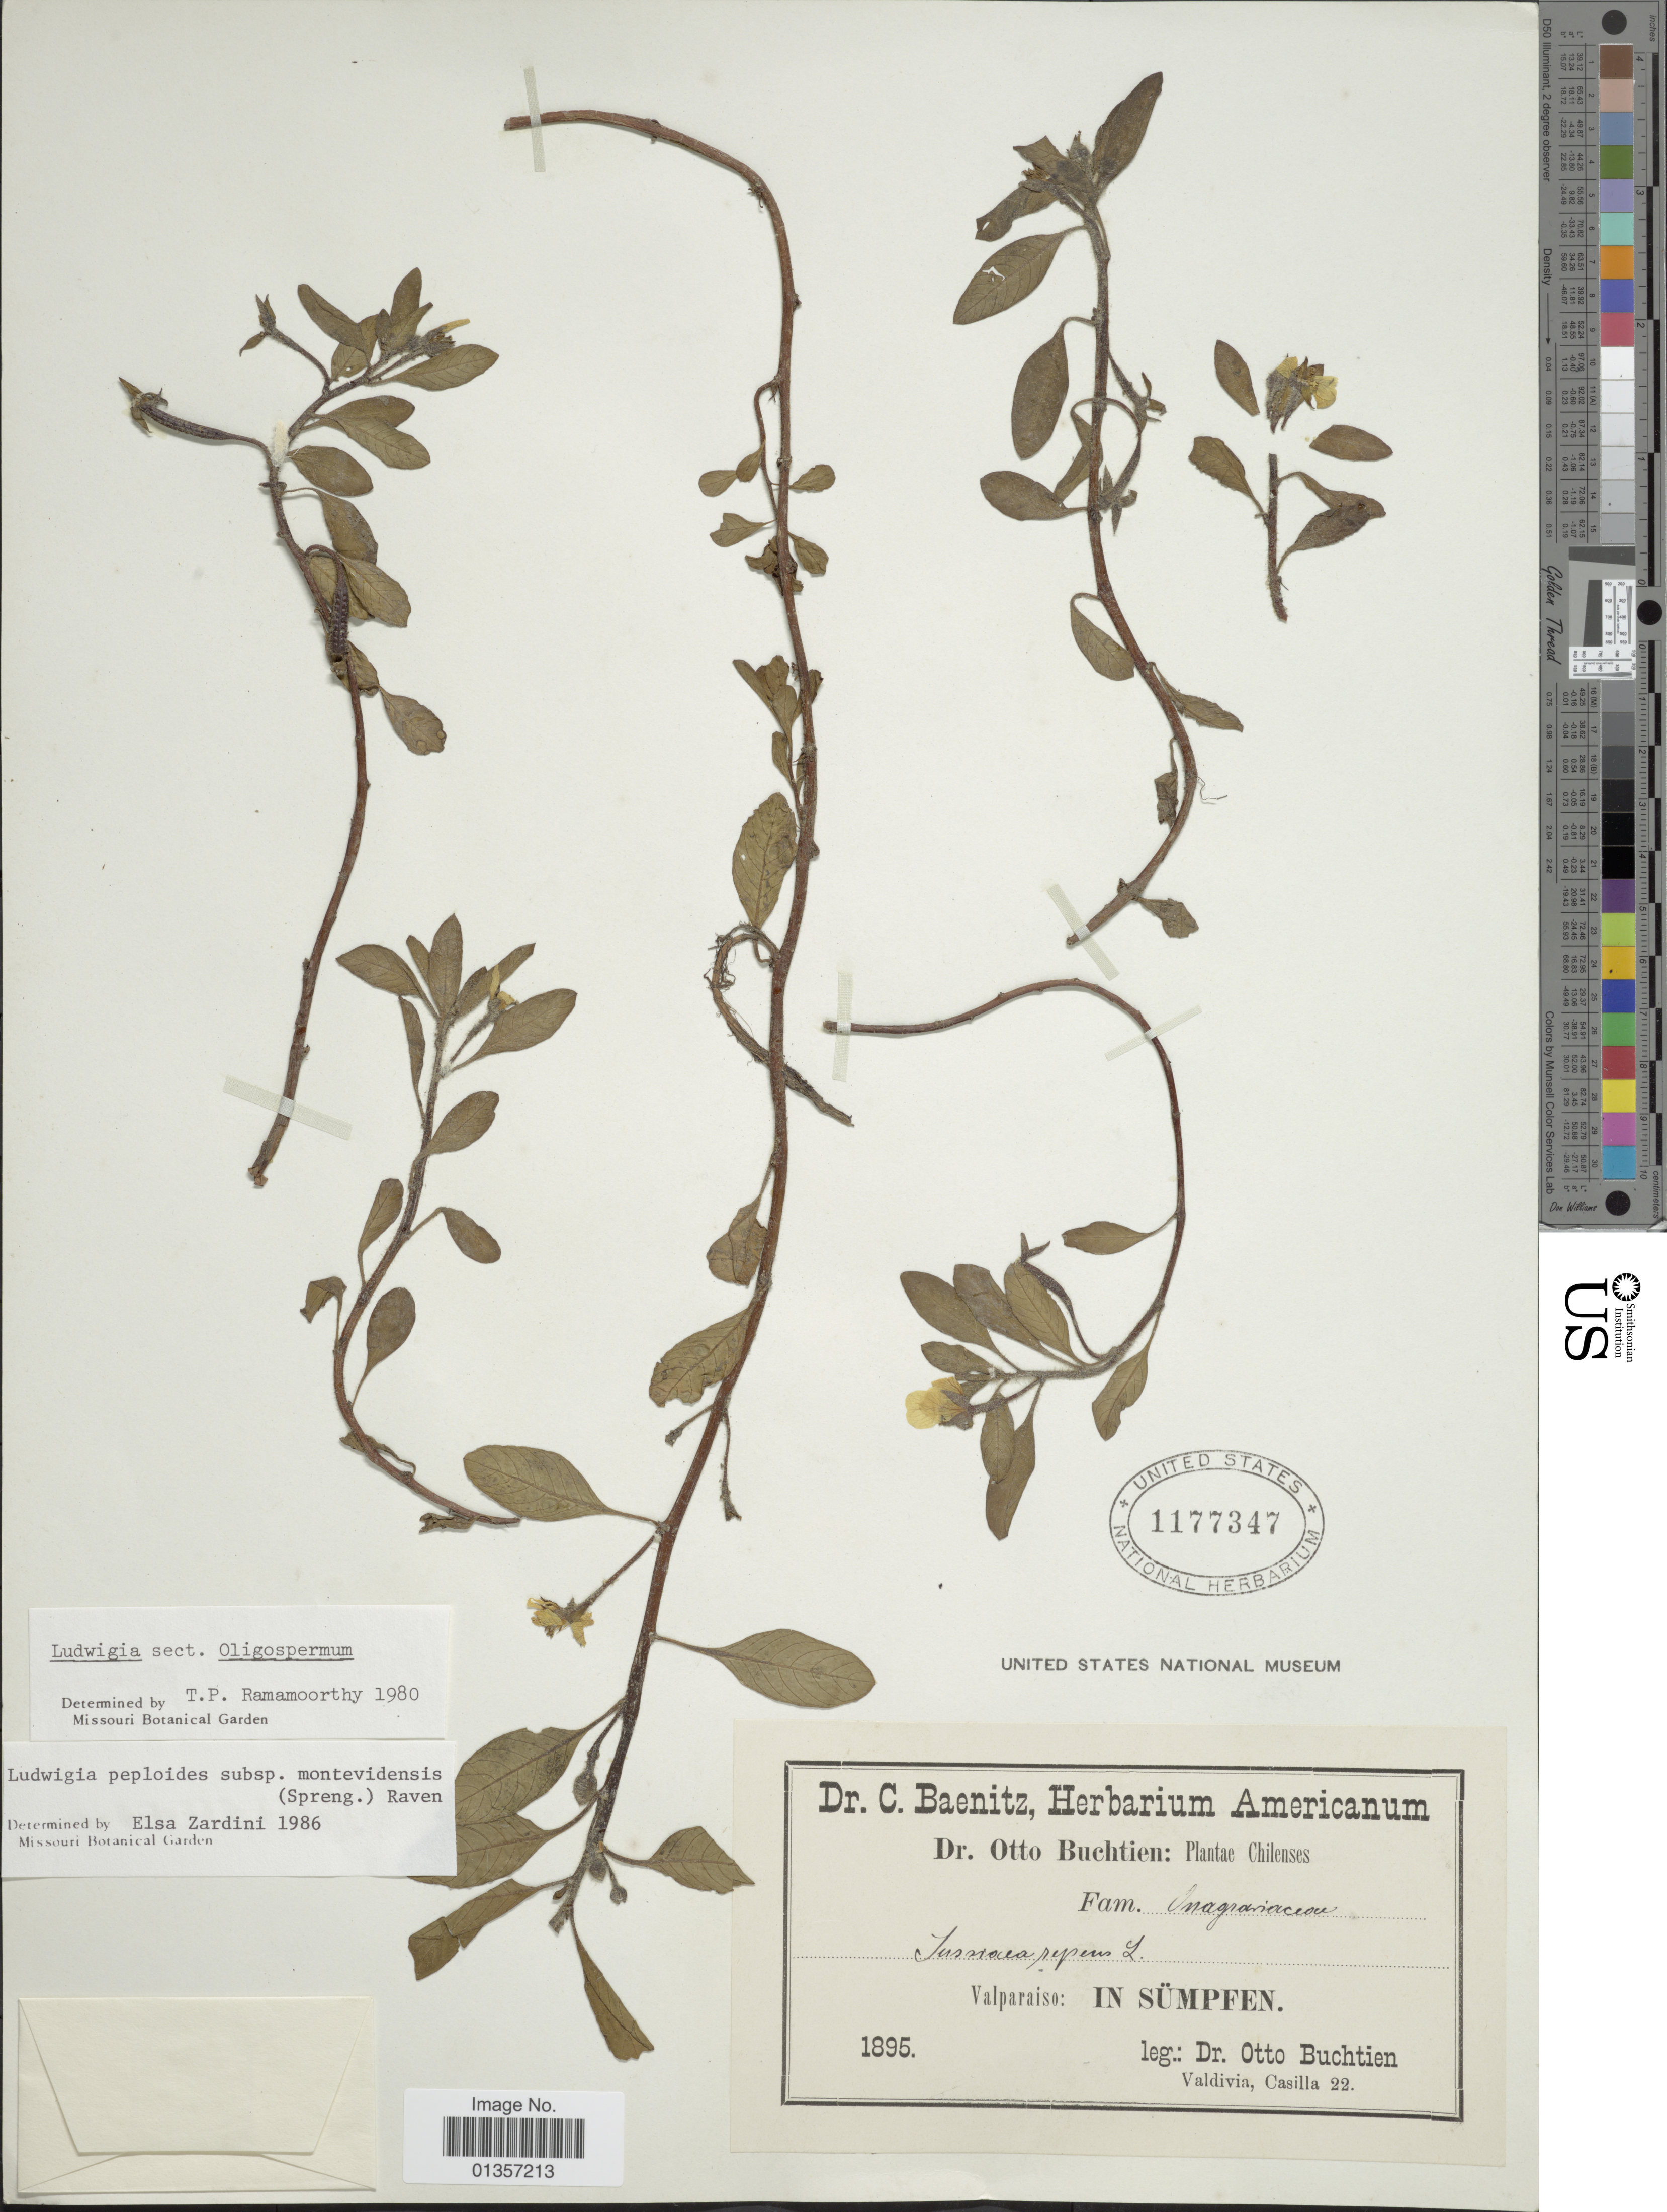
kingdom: Plantae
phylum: Tracheophyta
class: Magnoliopsida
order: Myrtales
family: Onagraceae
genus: Ludwigia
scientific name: Ludwigia peploides subsp. montevidensis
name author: (Spreng.) P.H. Raven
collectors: O. Buchtien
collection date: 1895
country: Chile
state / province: Valparaiso (V)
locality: In Sümpfen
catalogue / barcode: US 1177347